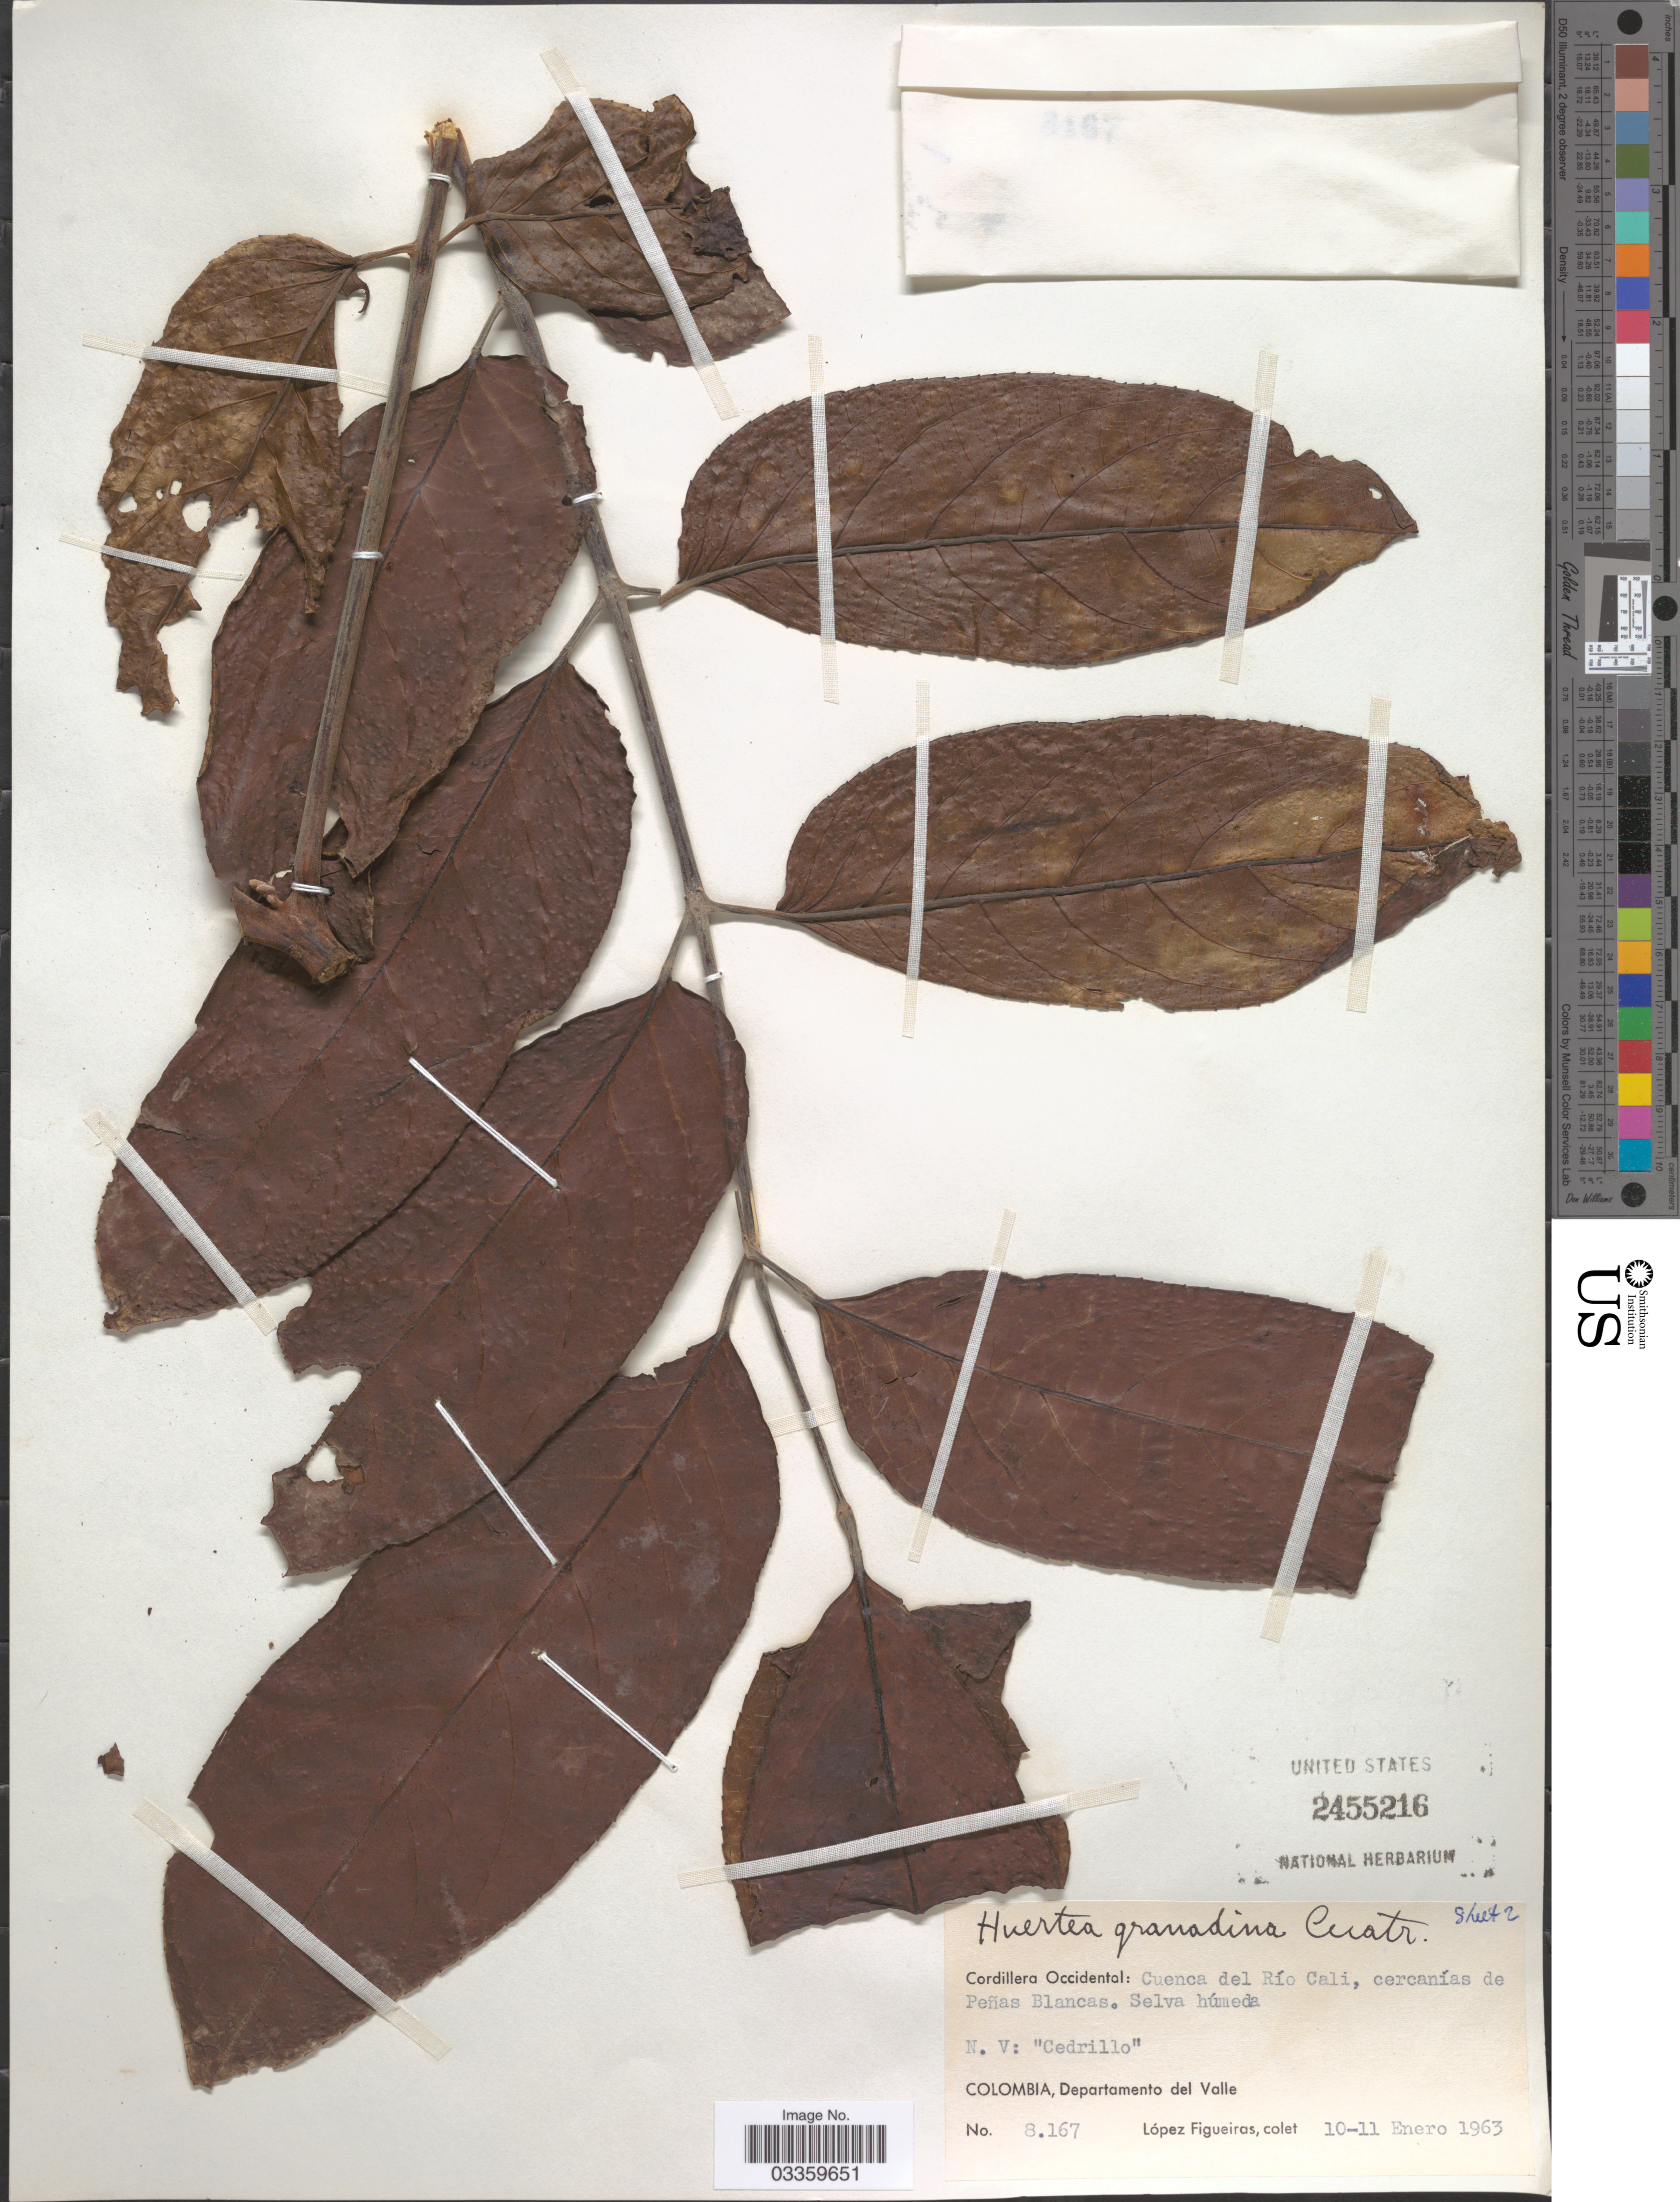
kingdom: Plantae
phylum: Tracheophyta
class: Magnoliopsida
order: Huerteales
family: Tapisciaceae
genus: Huertea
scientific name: Huertea granadina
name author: Cuatrec.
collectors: M. López Figueiras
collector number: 8167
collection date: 1963-01-10/1963-01-11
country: Colombia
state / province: Valle del Cauca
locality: Cordillera Occidental: Cuenca del Río Cali, cercanías de Peñas Blancas, Departamento del Valle.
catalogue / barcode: US 2455216